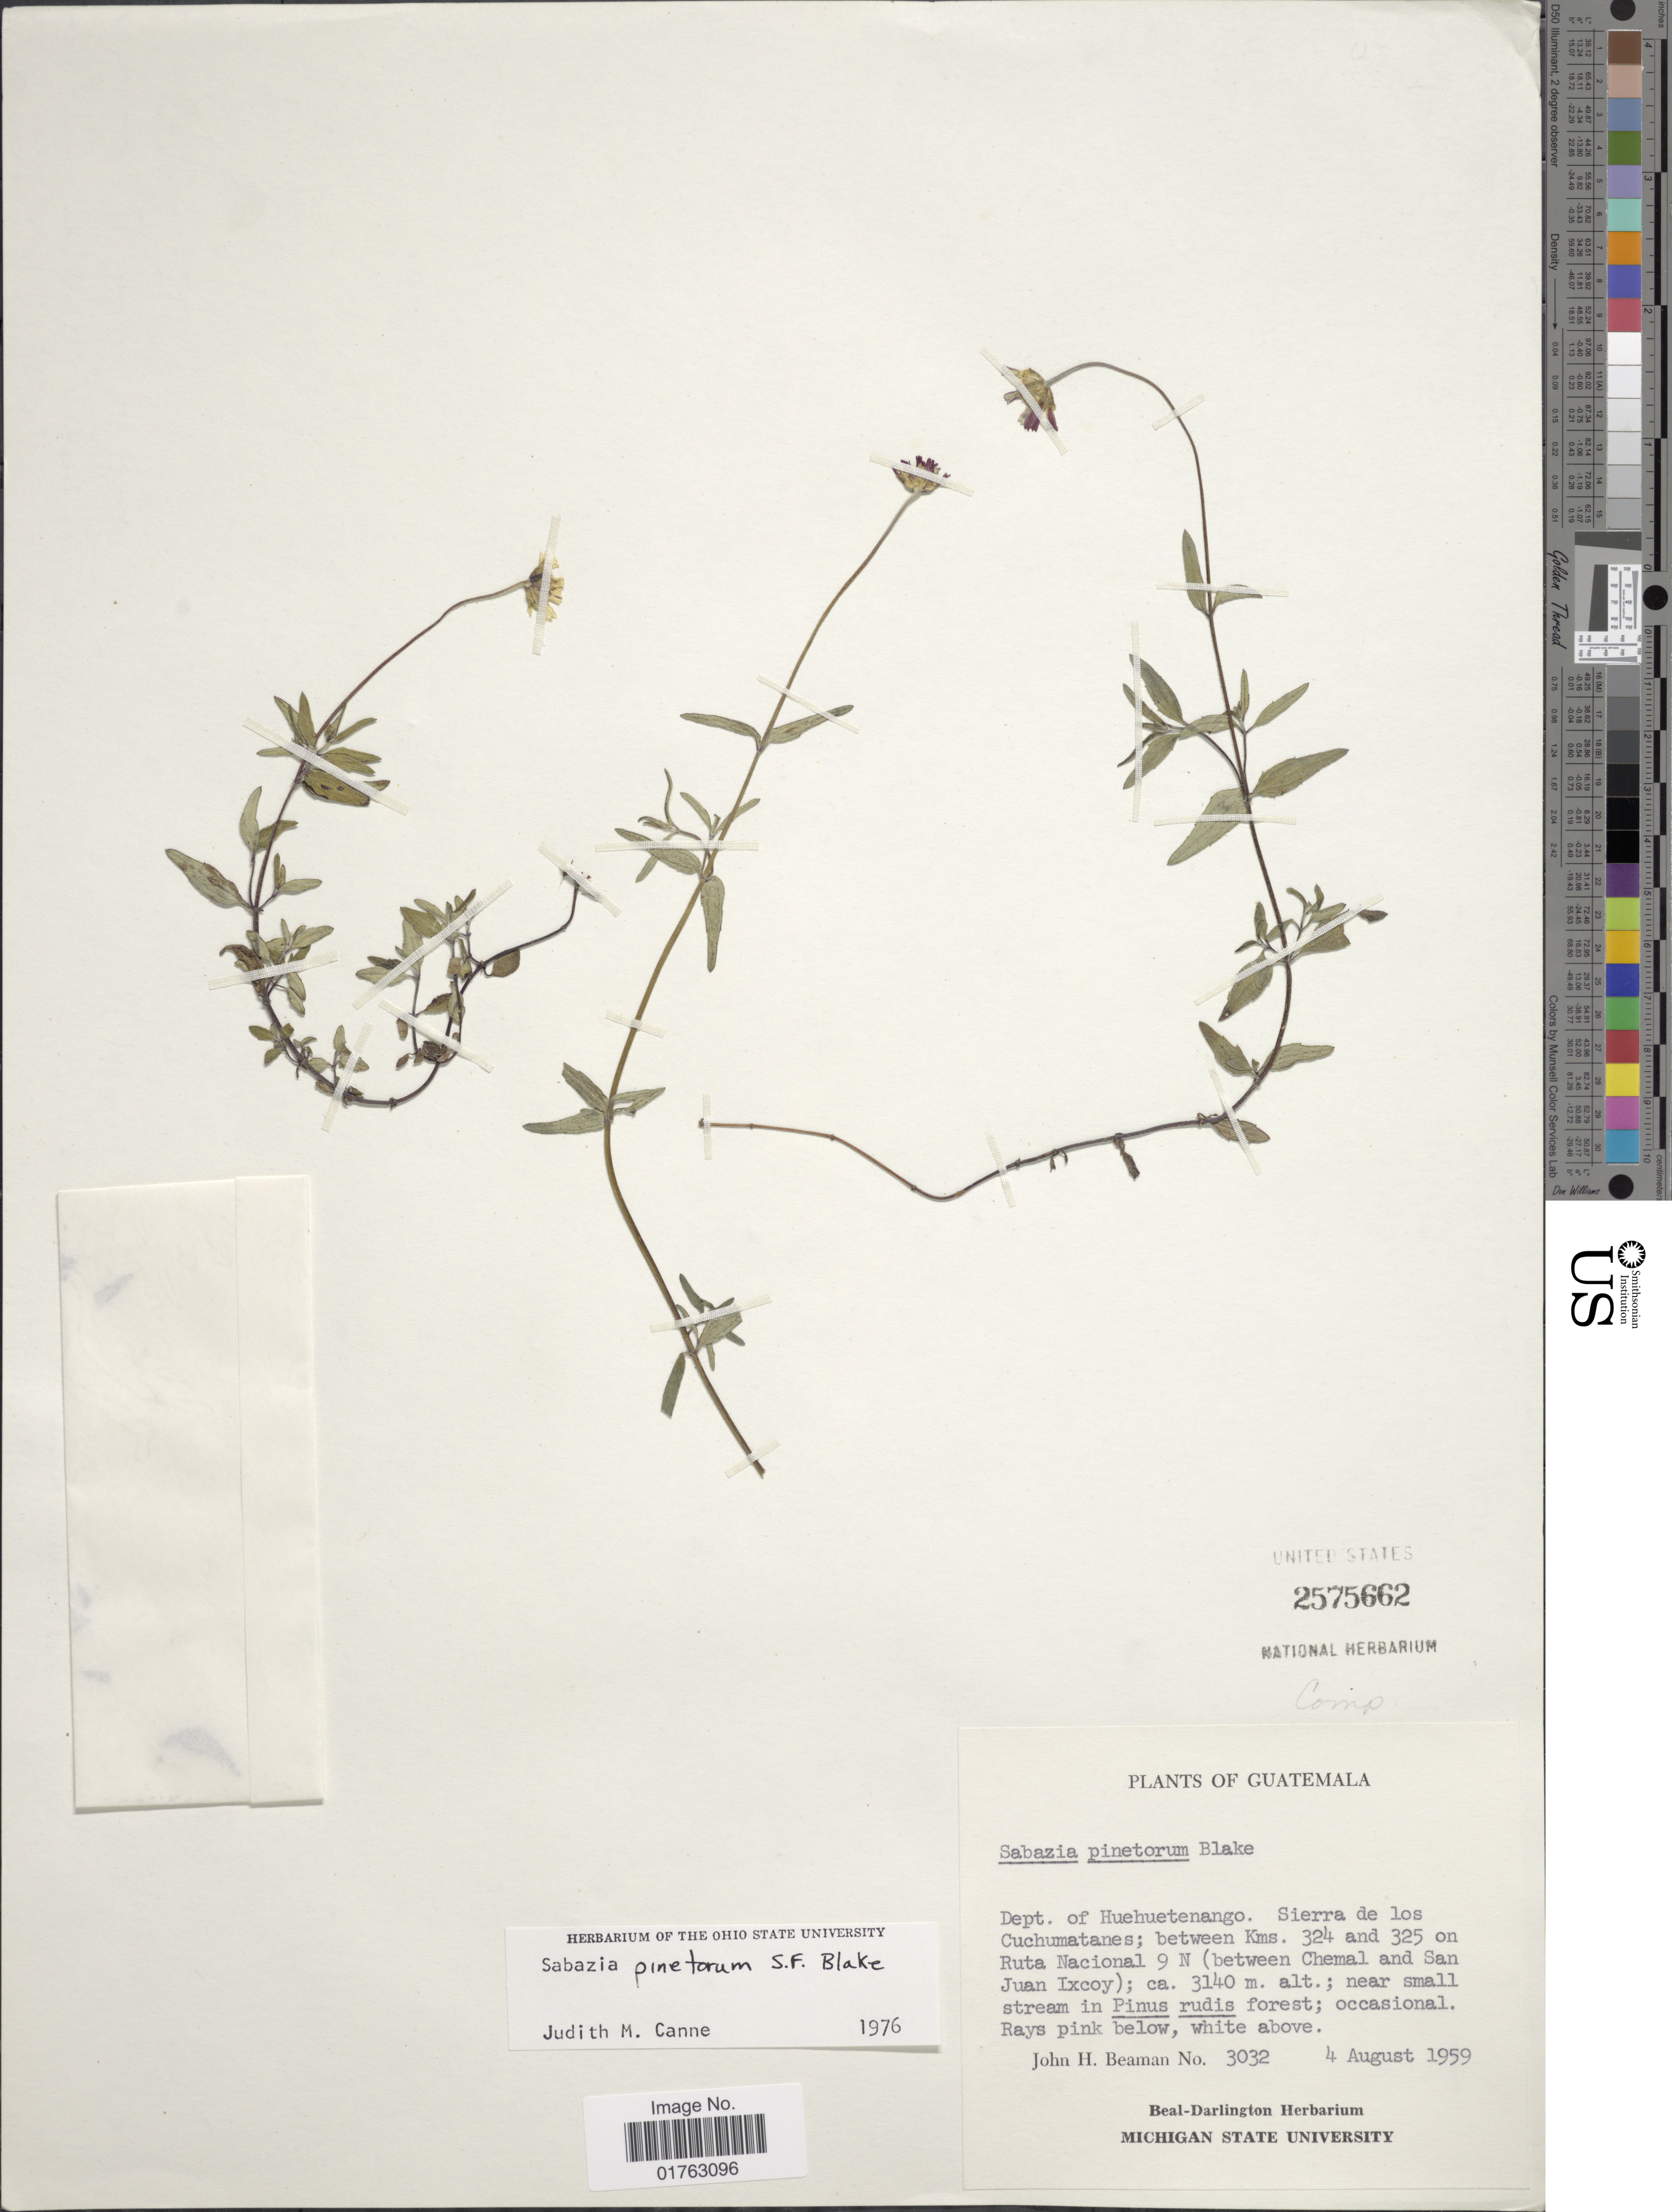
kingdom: Plantae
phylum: Tracheophyta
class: Magnoliopsida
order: Asterales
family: Asteraceae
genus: Sabazia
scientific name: Sabazia pinetorum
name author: S.F. Blake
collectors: J. H. Beaman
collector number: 3032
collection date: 1959-08-04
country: Guatemala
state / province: Huehuetenango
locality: Dept. Huehuetenango: Sierra de los Cuchamatanes; between Kms. 324 and 325 on Ruta Nacional 8N (between Chemal and San Juan Ixcoy)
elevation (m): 3140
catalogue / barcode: US 2575662